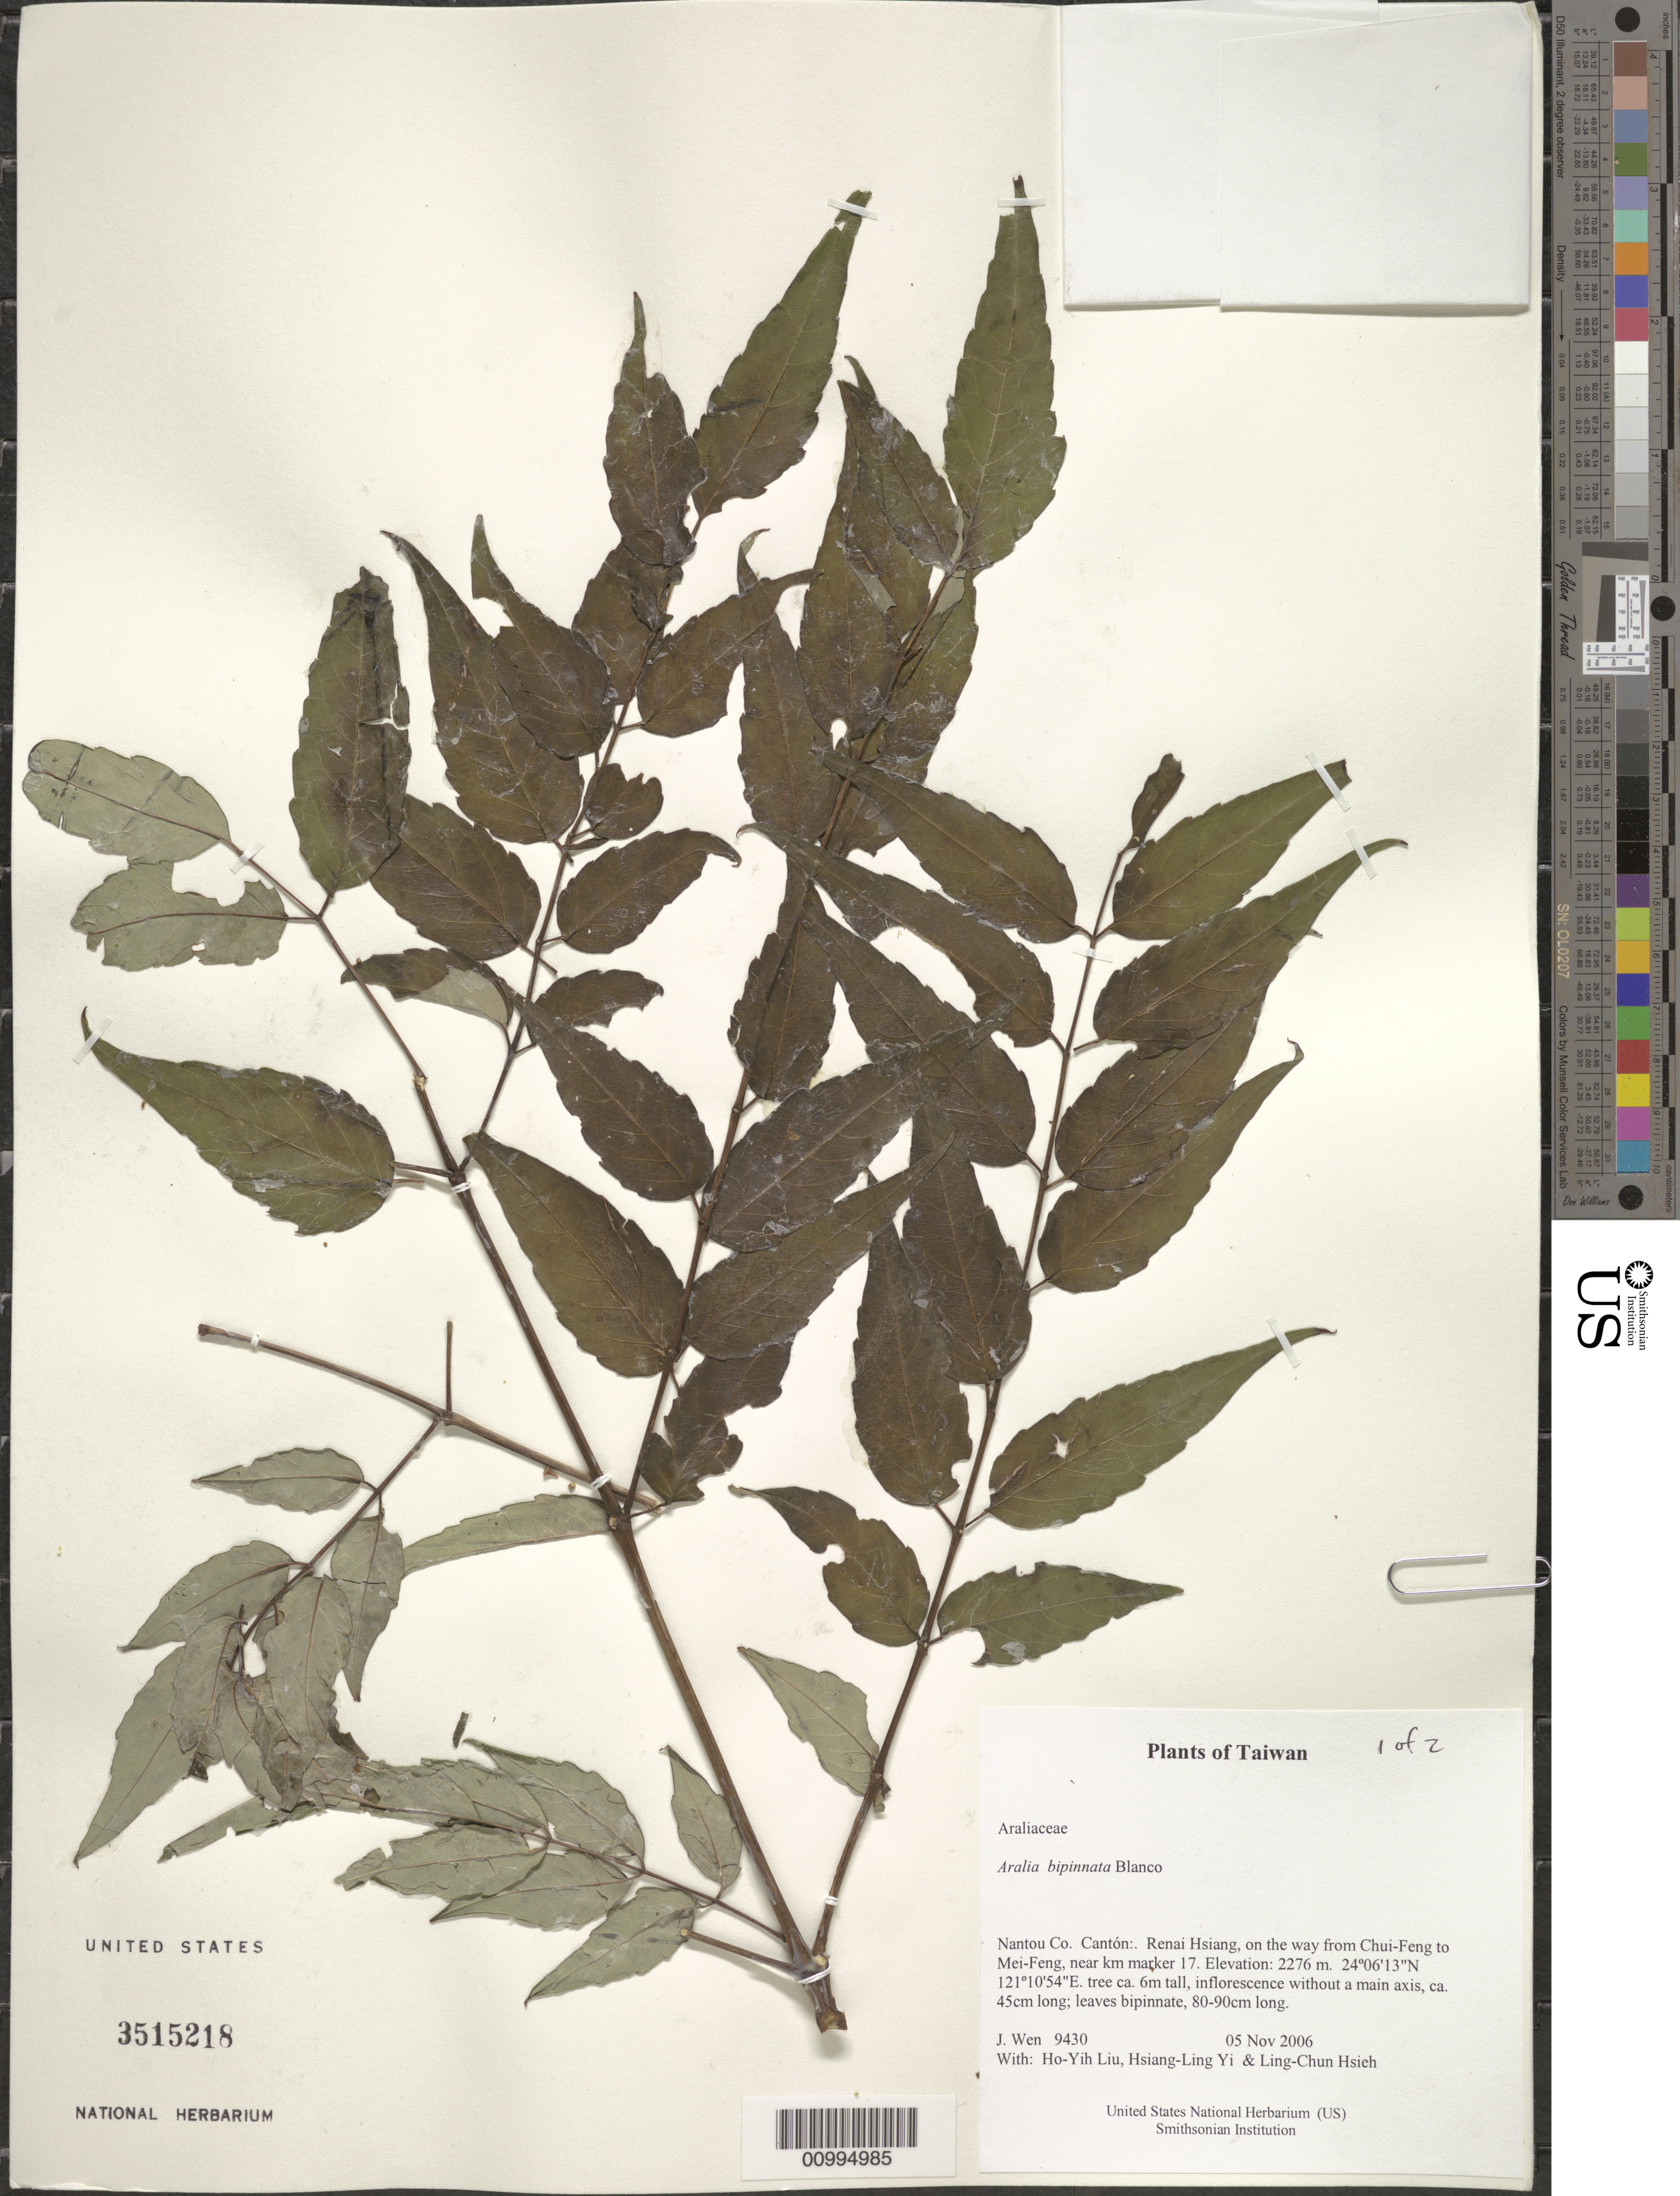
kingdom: Plantae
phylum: Tracheophyta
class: Magnoliopsida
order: Apiales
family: Araliaceae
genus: Aralia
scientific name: Aralia bipinnata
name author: Blanco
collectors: J. Wen, H. Liu, H. l. Yi & L. Hsieh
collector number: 9430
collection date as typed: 05 Nov 2006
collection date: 2006-11-05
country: Taiwan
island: Taiwan [Formosa]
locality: Renai Hsiang, on the way from Chui-Feng to Mei-Feng, near km marker 17.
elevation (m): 2276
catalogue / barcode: US 3515218